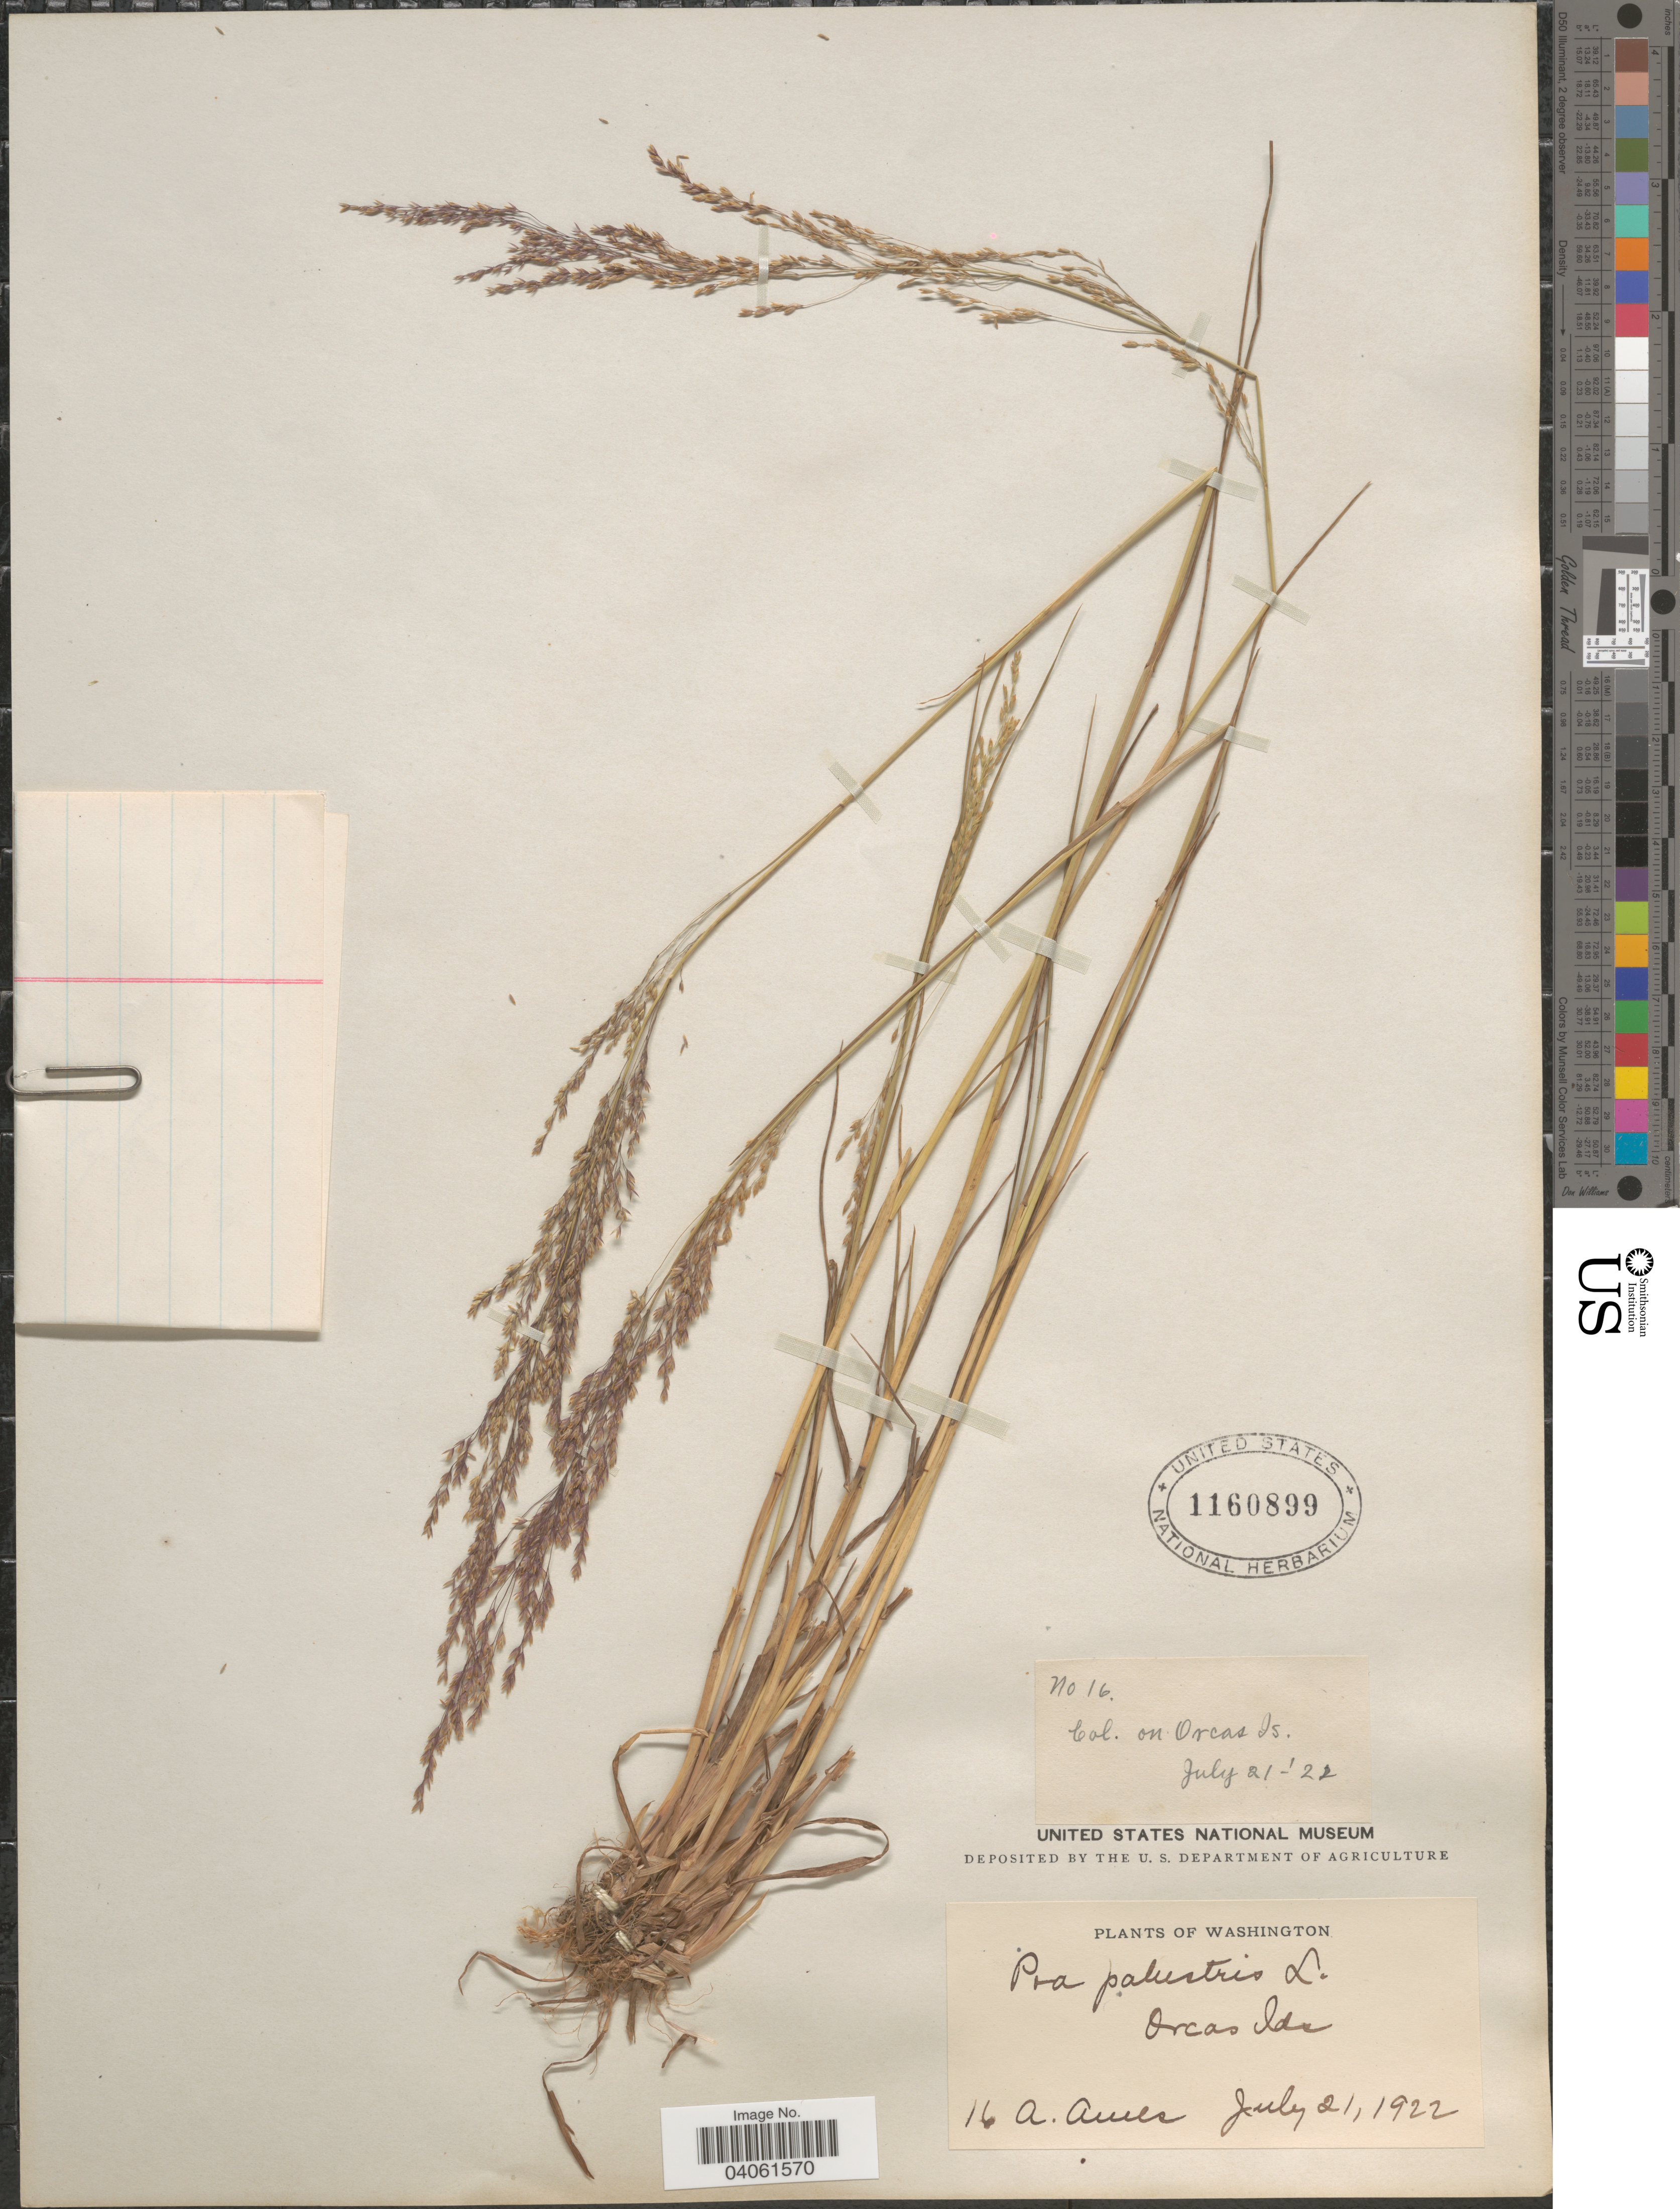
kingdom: Plantae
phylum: Tracheophyta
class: Liliopsida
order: Poales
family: Poaceae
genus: Poa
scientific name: Poa palustris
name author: L.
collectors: A. Ames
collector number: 16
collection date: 1922-07-21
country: United States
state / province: Washington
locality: On Orcas Ids.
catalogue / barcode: US 1160899